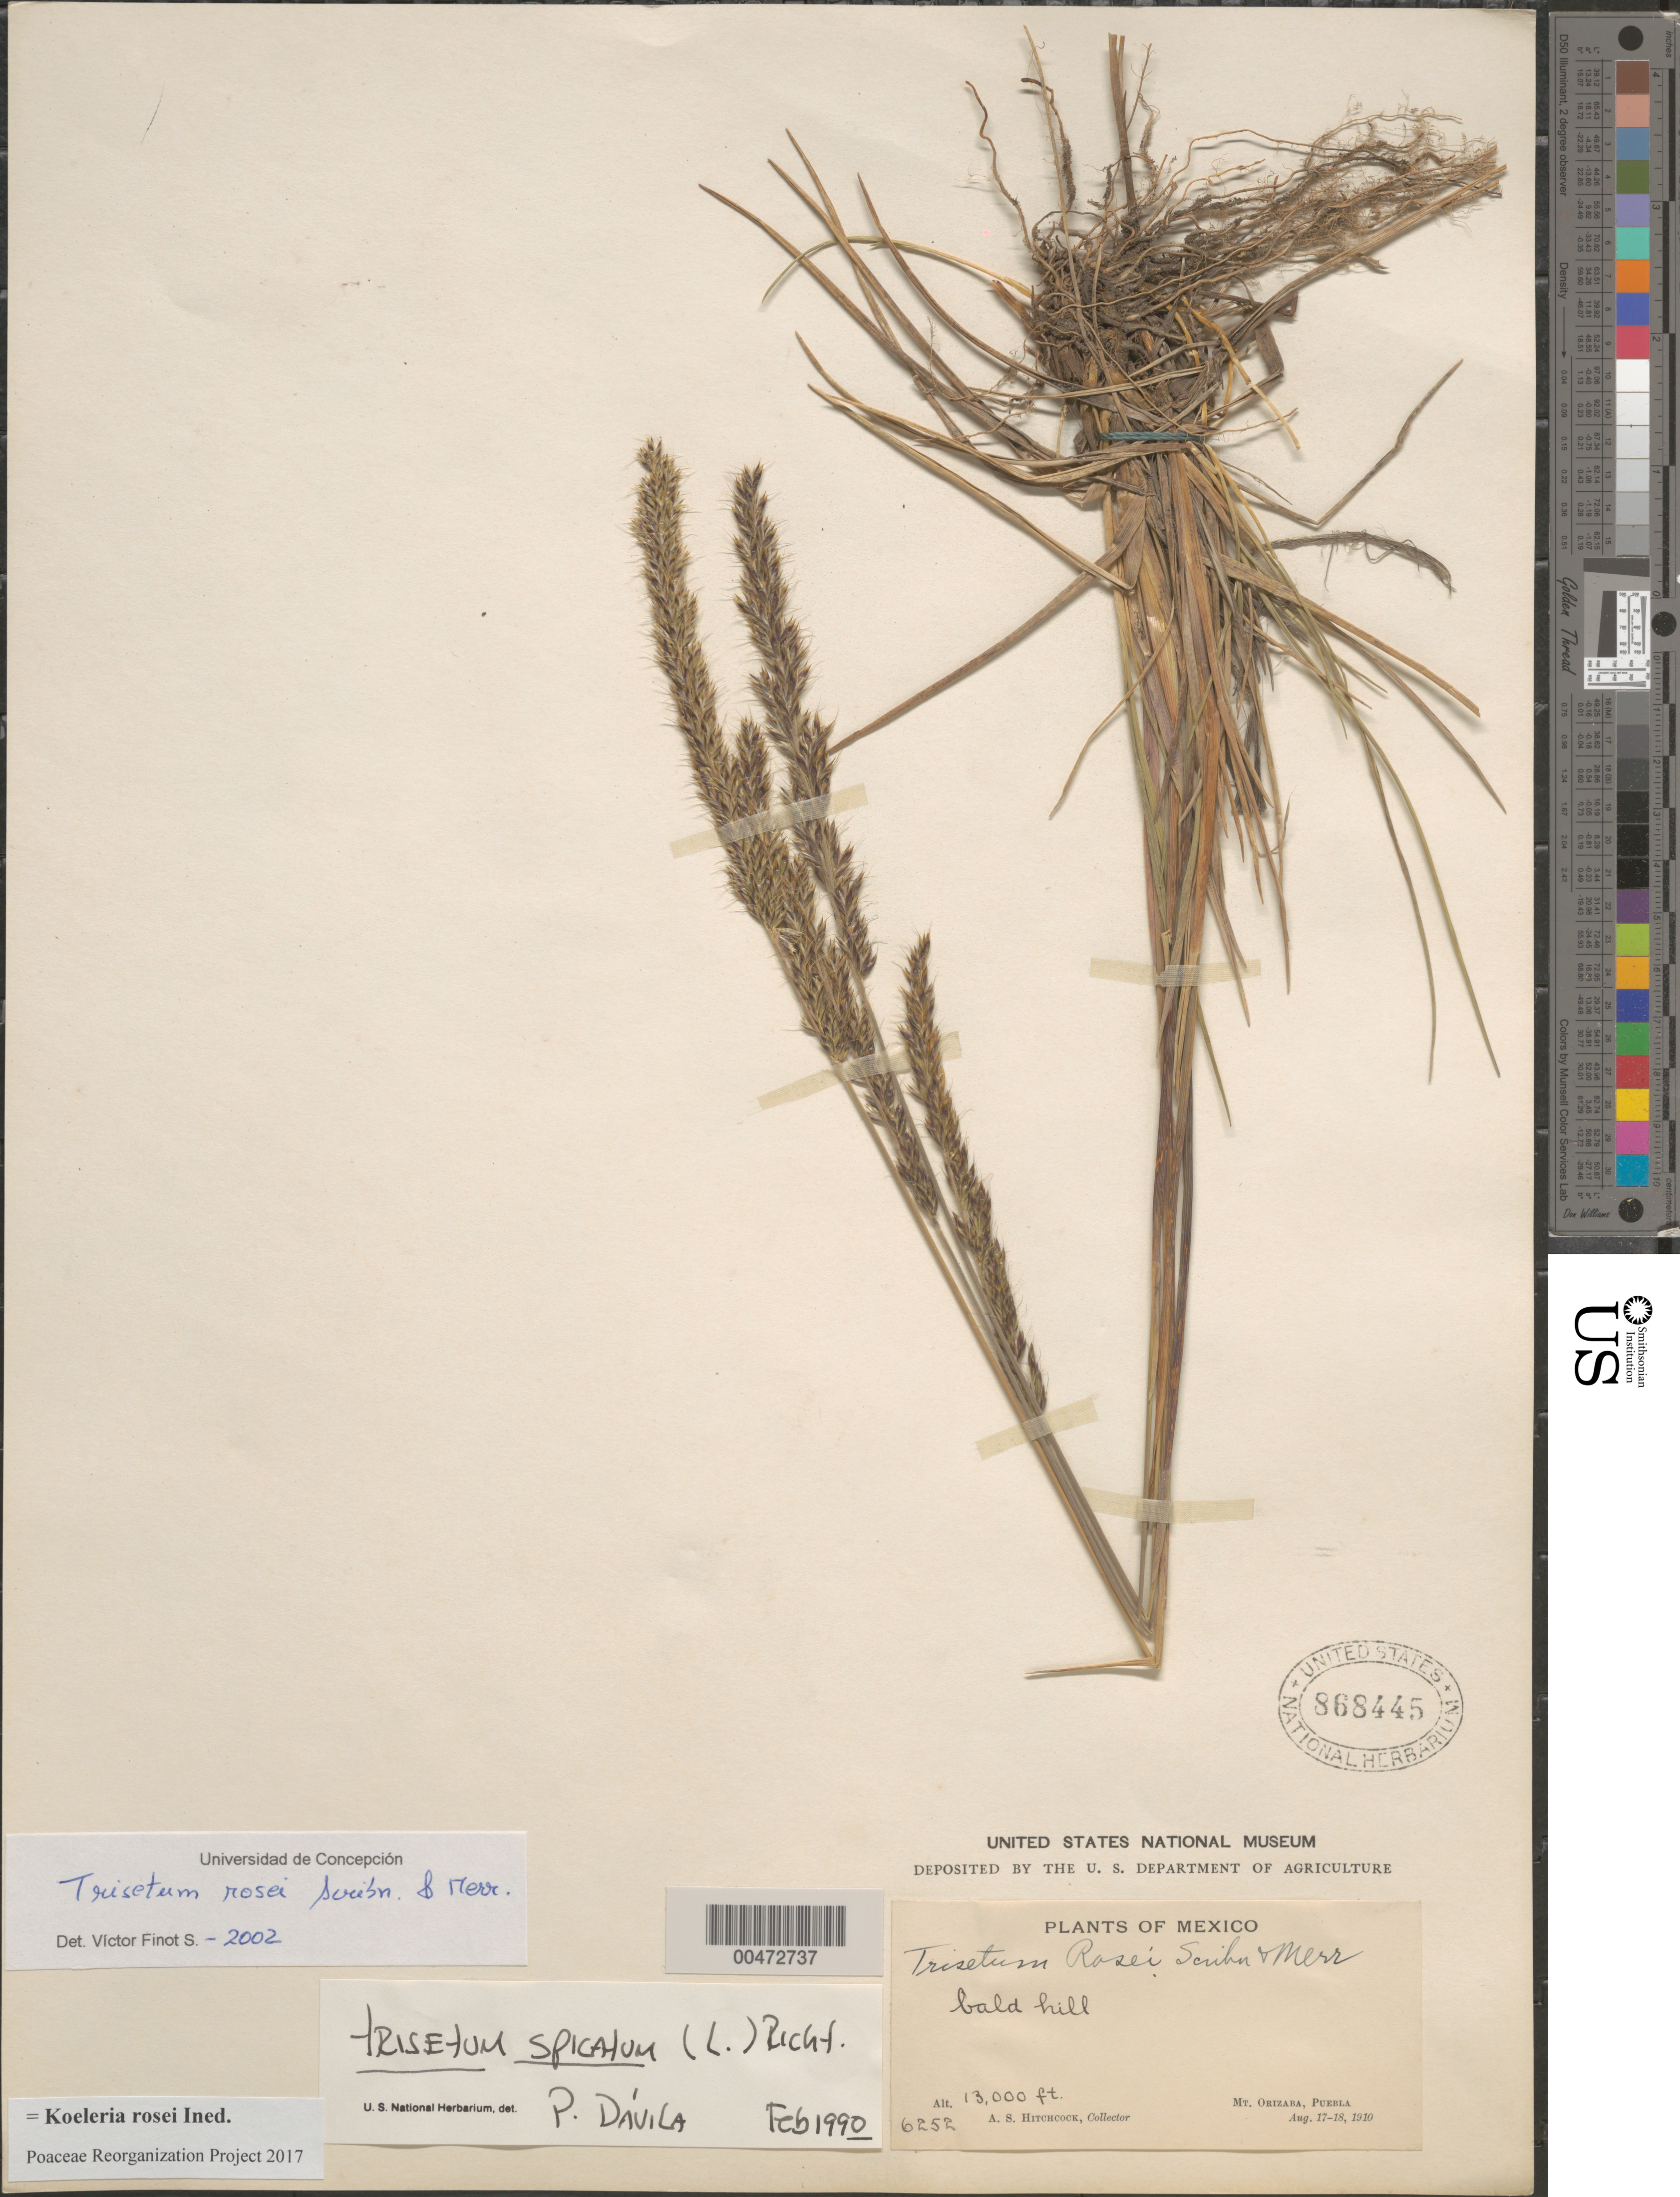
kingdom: Plantae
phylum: Tracheophyta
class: Liliopsida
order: Poales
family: Poaceae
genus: Koeleria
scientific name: Koeleria rosei ined.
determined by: Poaceae Reorganization Project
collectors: A. S. Hitchcock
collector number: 6252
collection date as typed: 17 Aug 1910 to 18 Aug 1910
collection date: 1910-08-17/1910-08-18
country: Mexico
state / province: Puebla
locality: Mt Orizaba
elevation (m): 3962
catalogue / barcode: US 868445